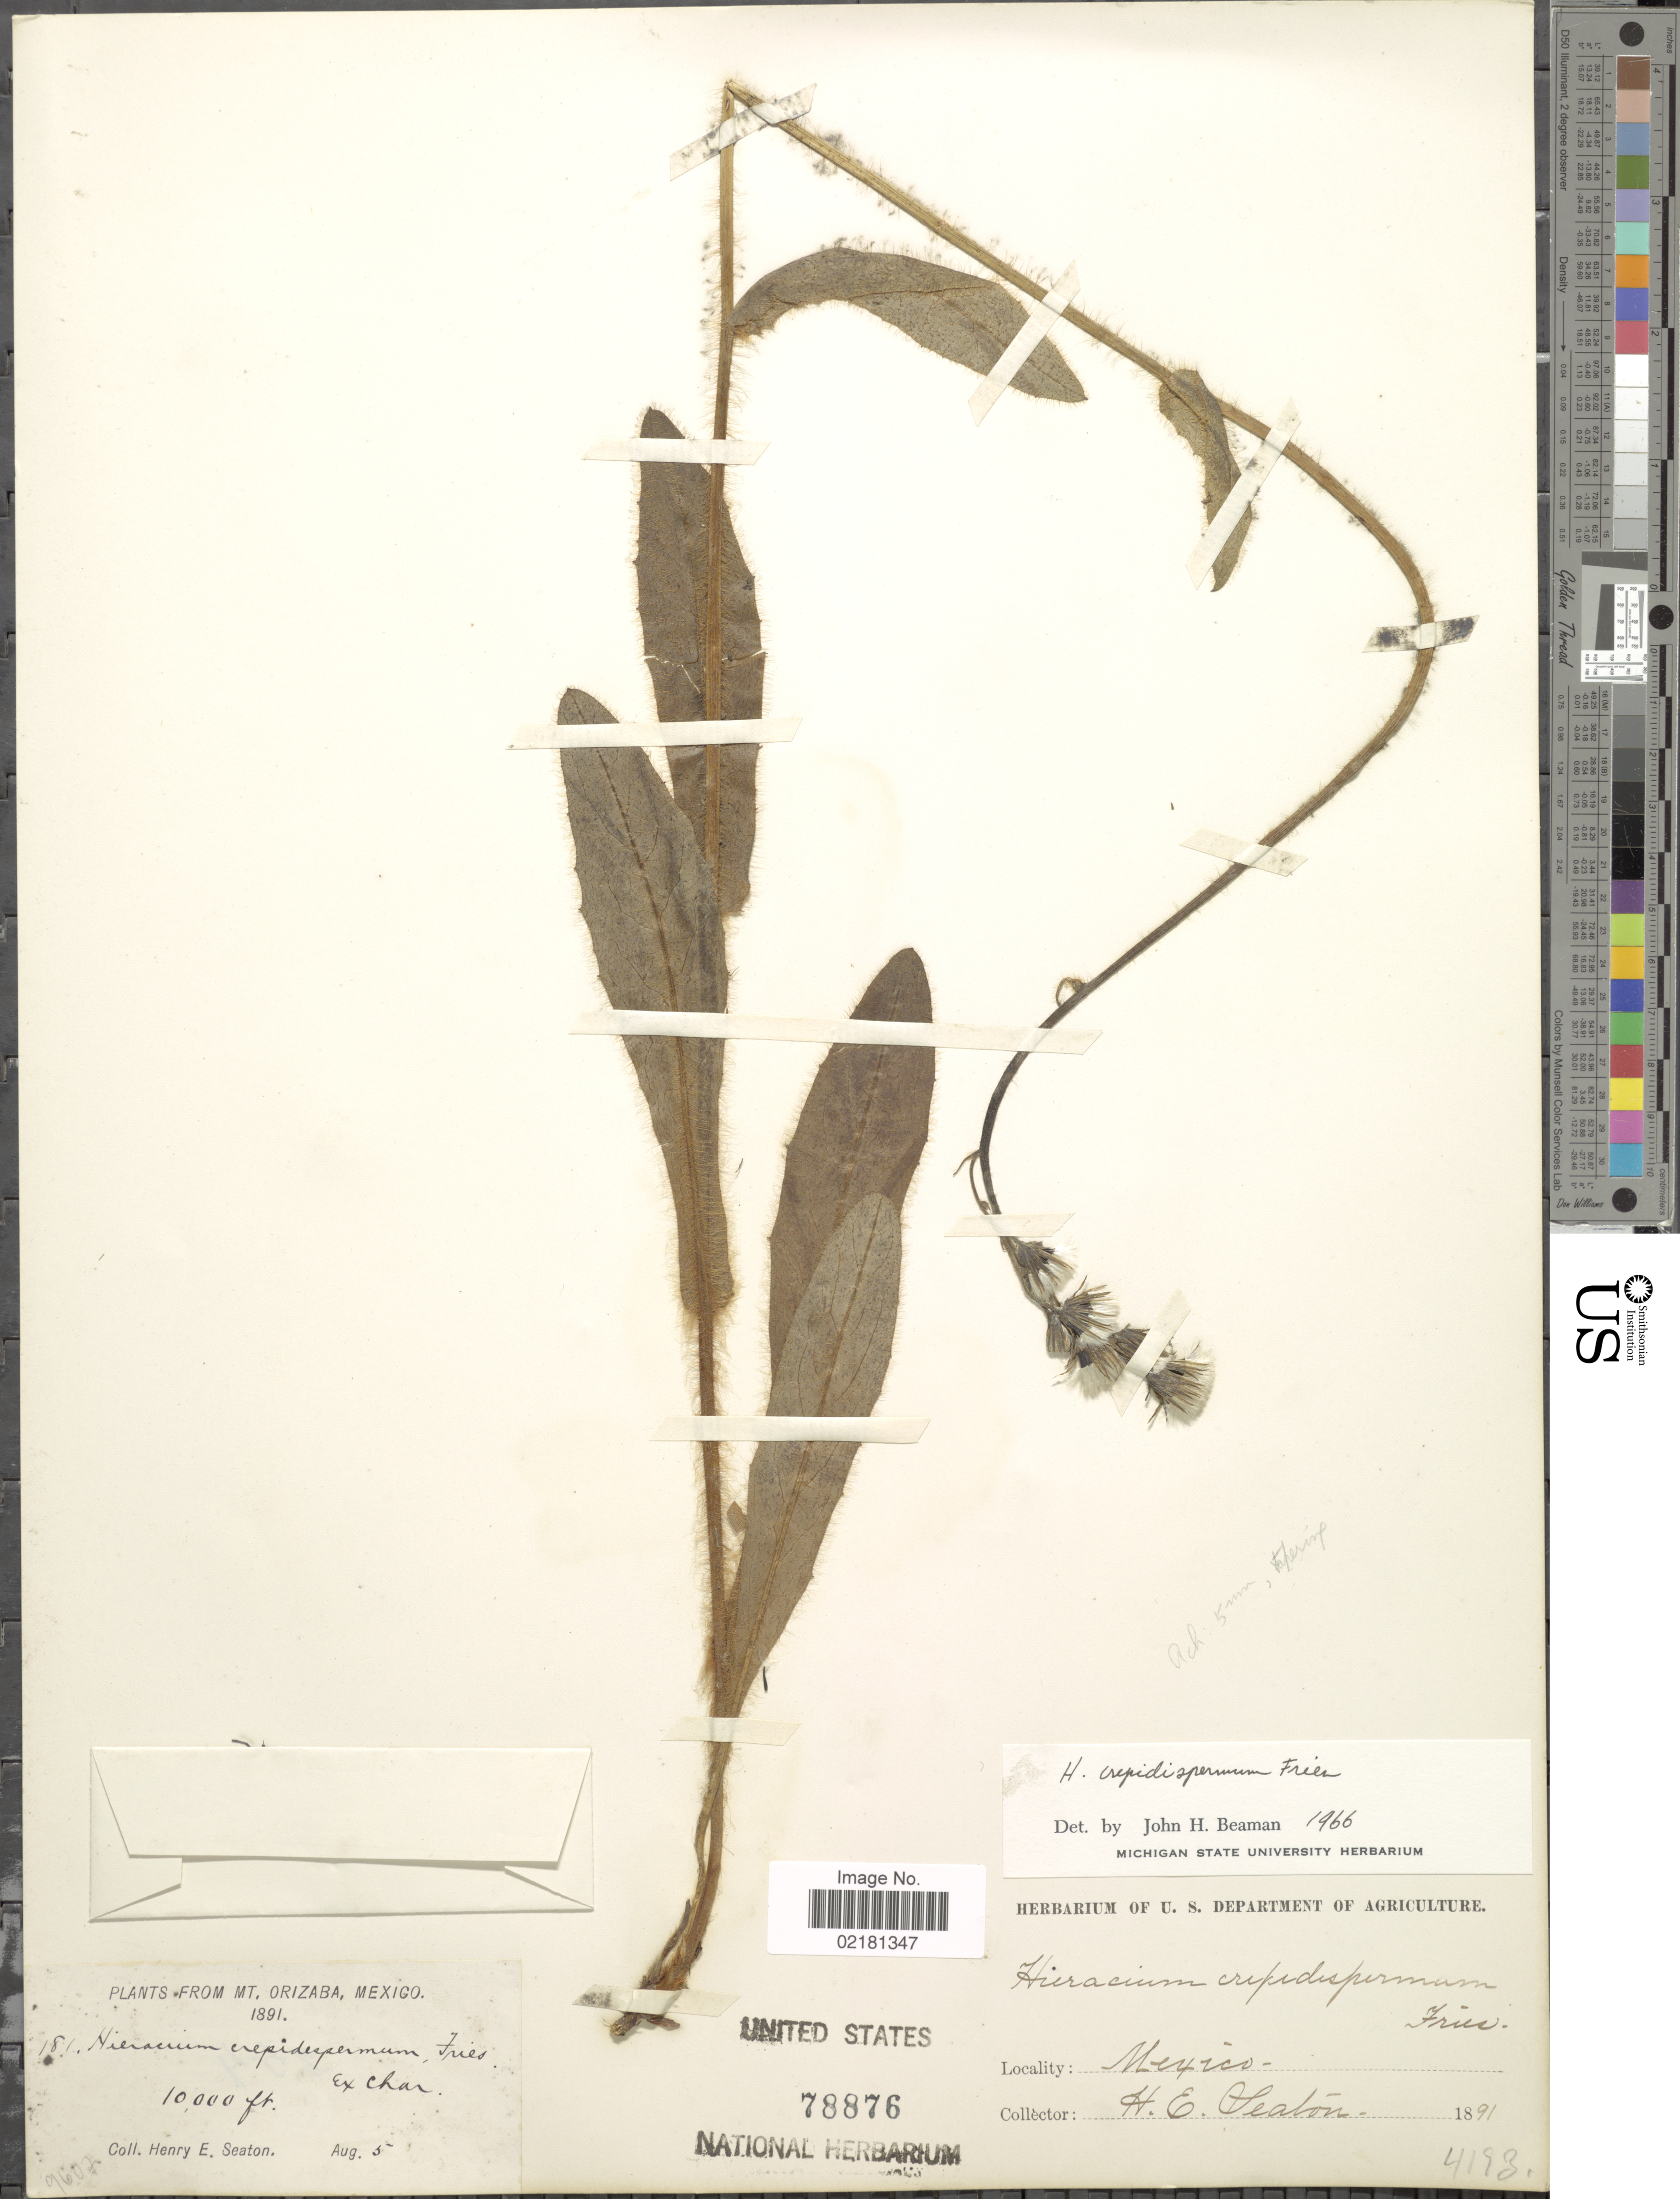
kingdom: Plantae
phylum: Tracheophyta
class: Magnoliopsida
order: Asterales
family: Asteraceae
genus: Hieracium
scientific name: Hieracium crepidispermum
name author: Fr.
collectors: H. Seaton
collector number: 181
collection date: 1891-08-05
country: Mexico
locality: From Mt. Orizaba.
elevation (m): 3048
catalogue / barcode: US 78876